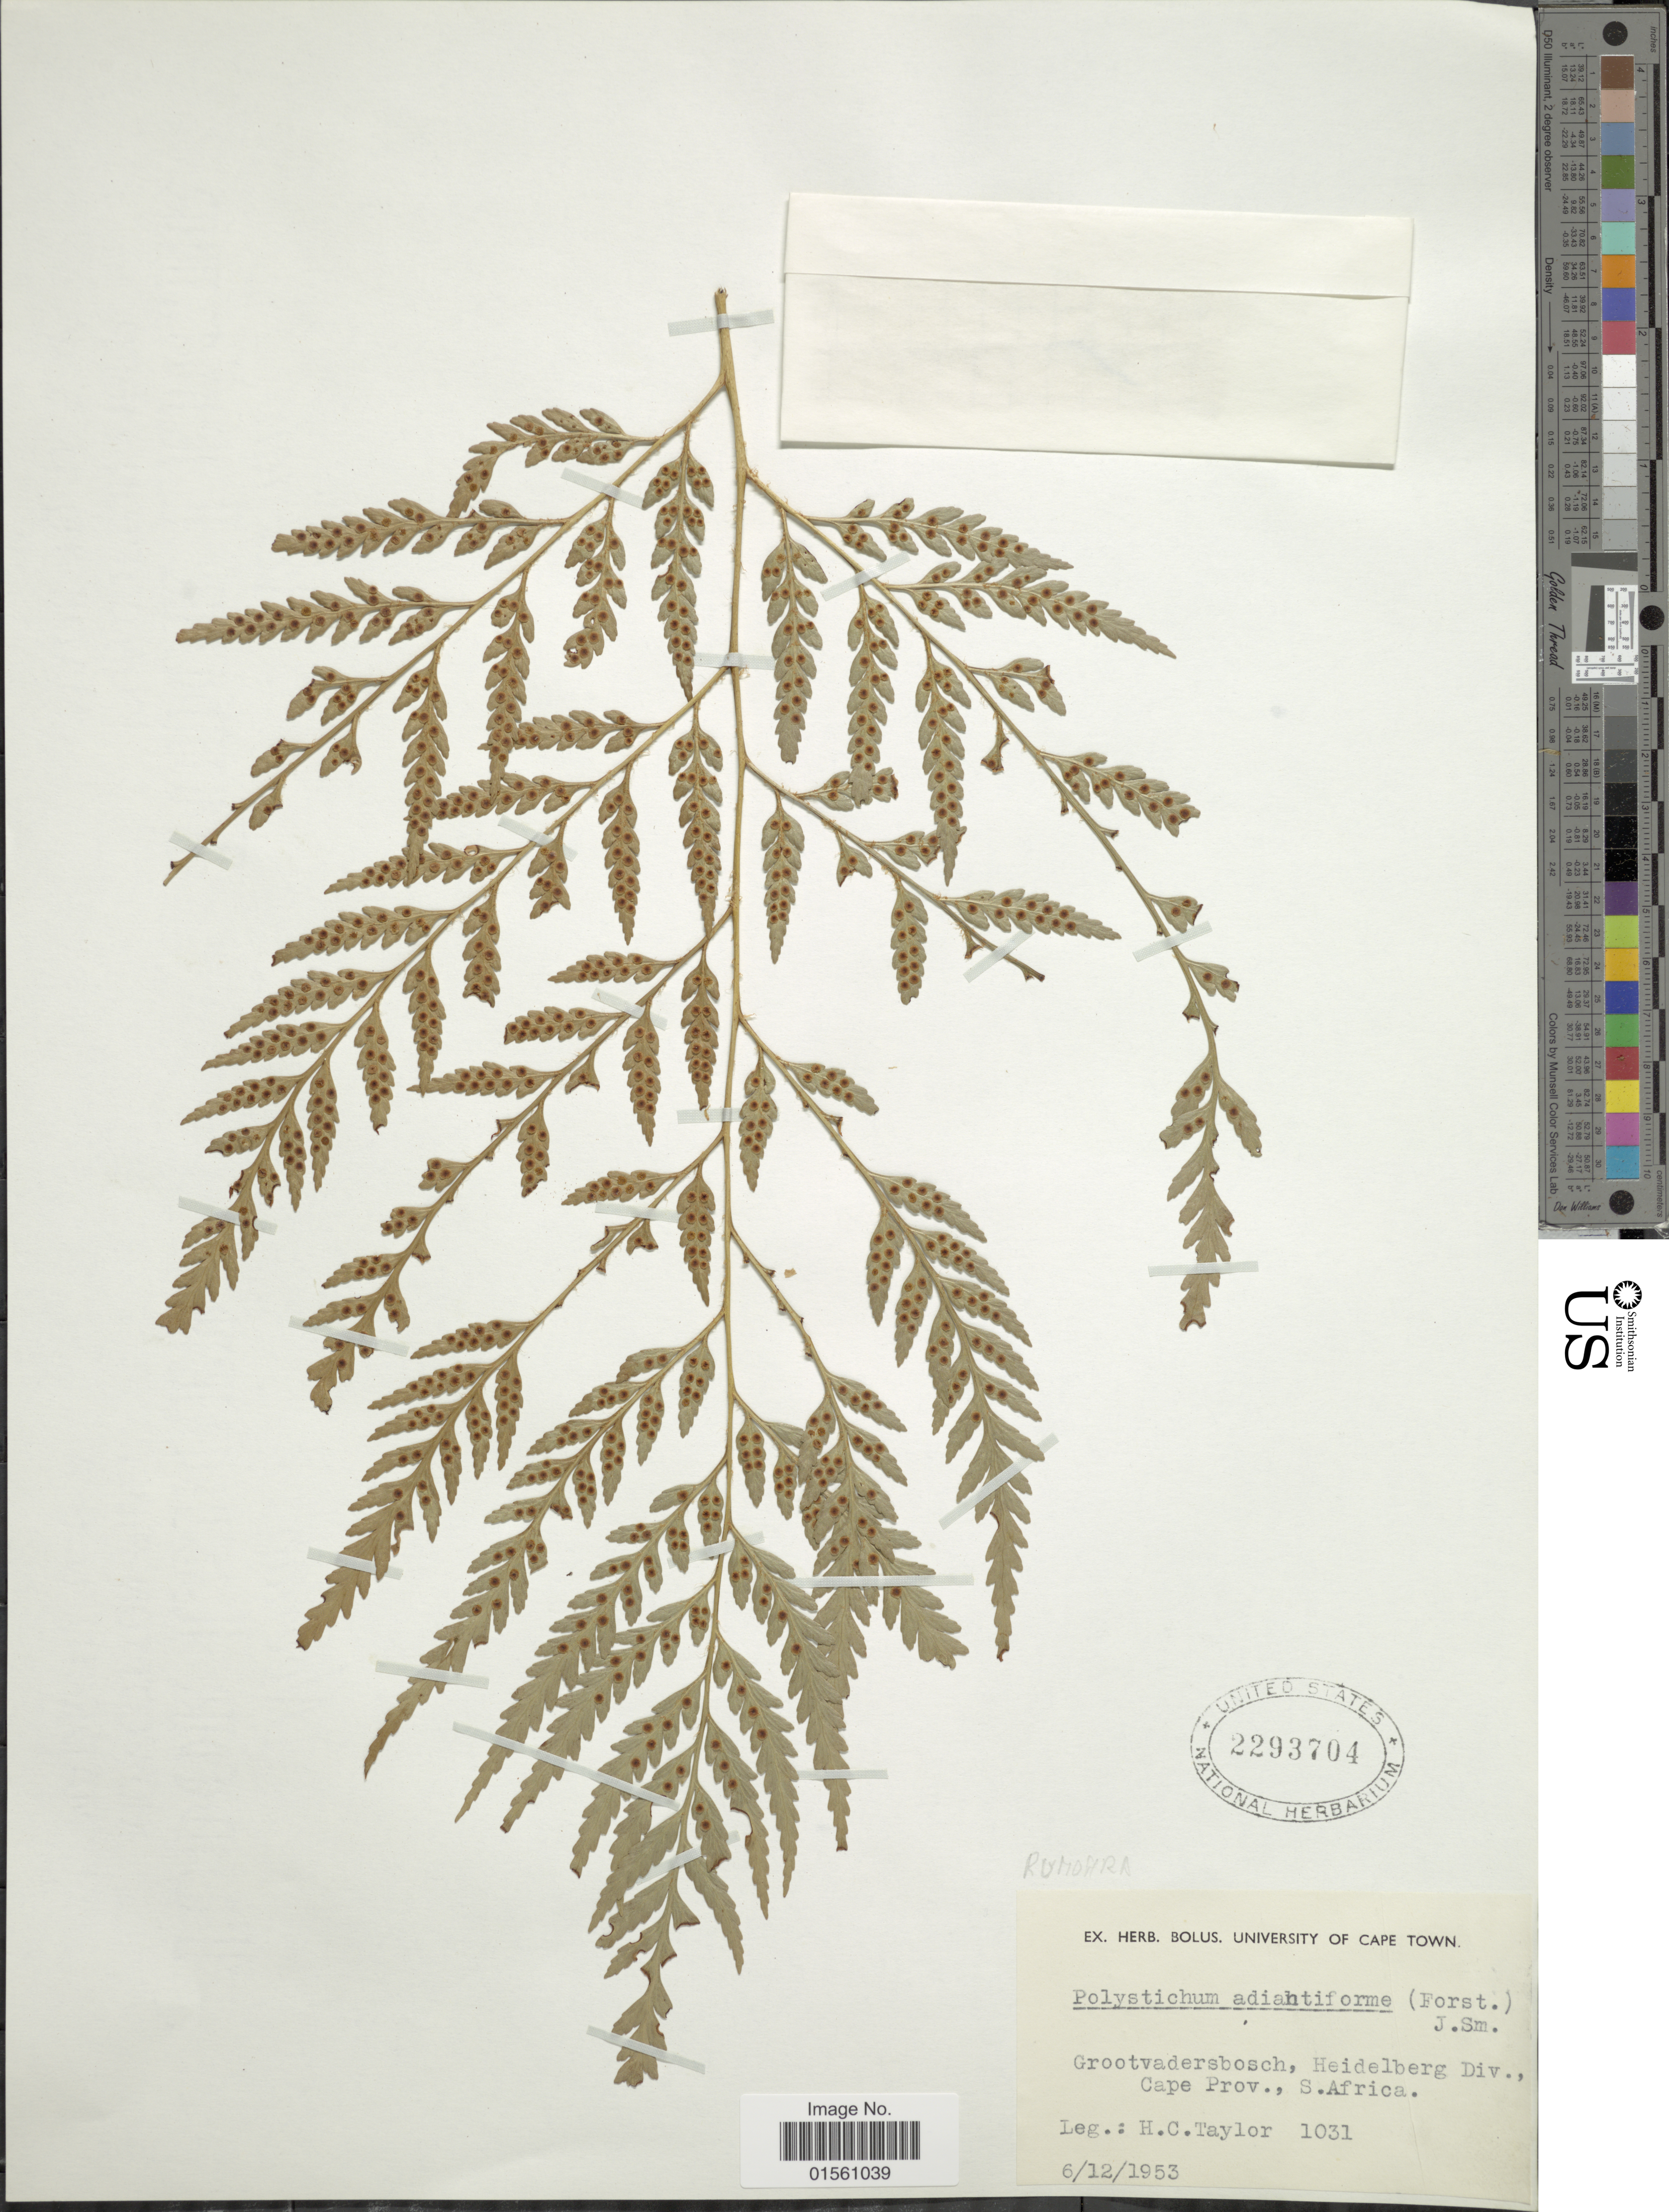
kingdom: Plantae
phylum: Tracheophyta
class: Polypodiopsida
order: Polypodiales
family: Dryopteridaceae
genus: Rumohra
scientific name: Rumohra adiantiformis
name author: (G. Forst.) Ching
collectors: H. Taylor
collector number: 1031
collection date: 1953-12-06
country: South Africa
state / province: Western Cape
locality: Grootvadersbosch, Heidelberg Div., Cape Prov. S. Africa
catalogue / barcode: US 2293704